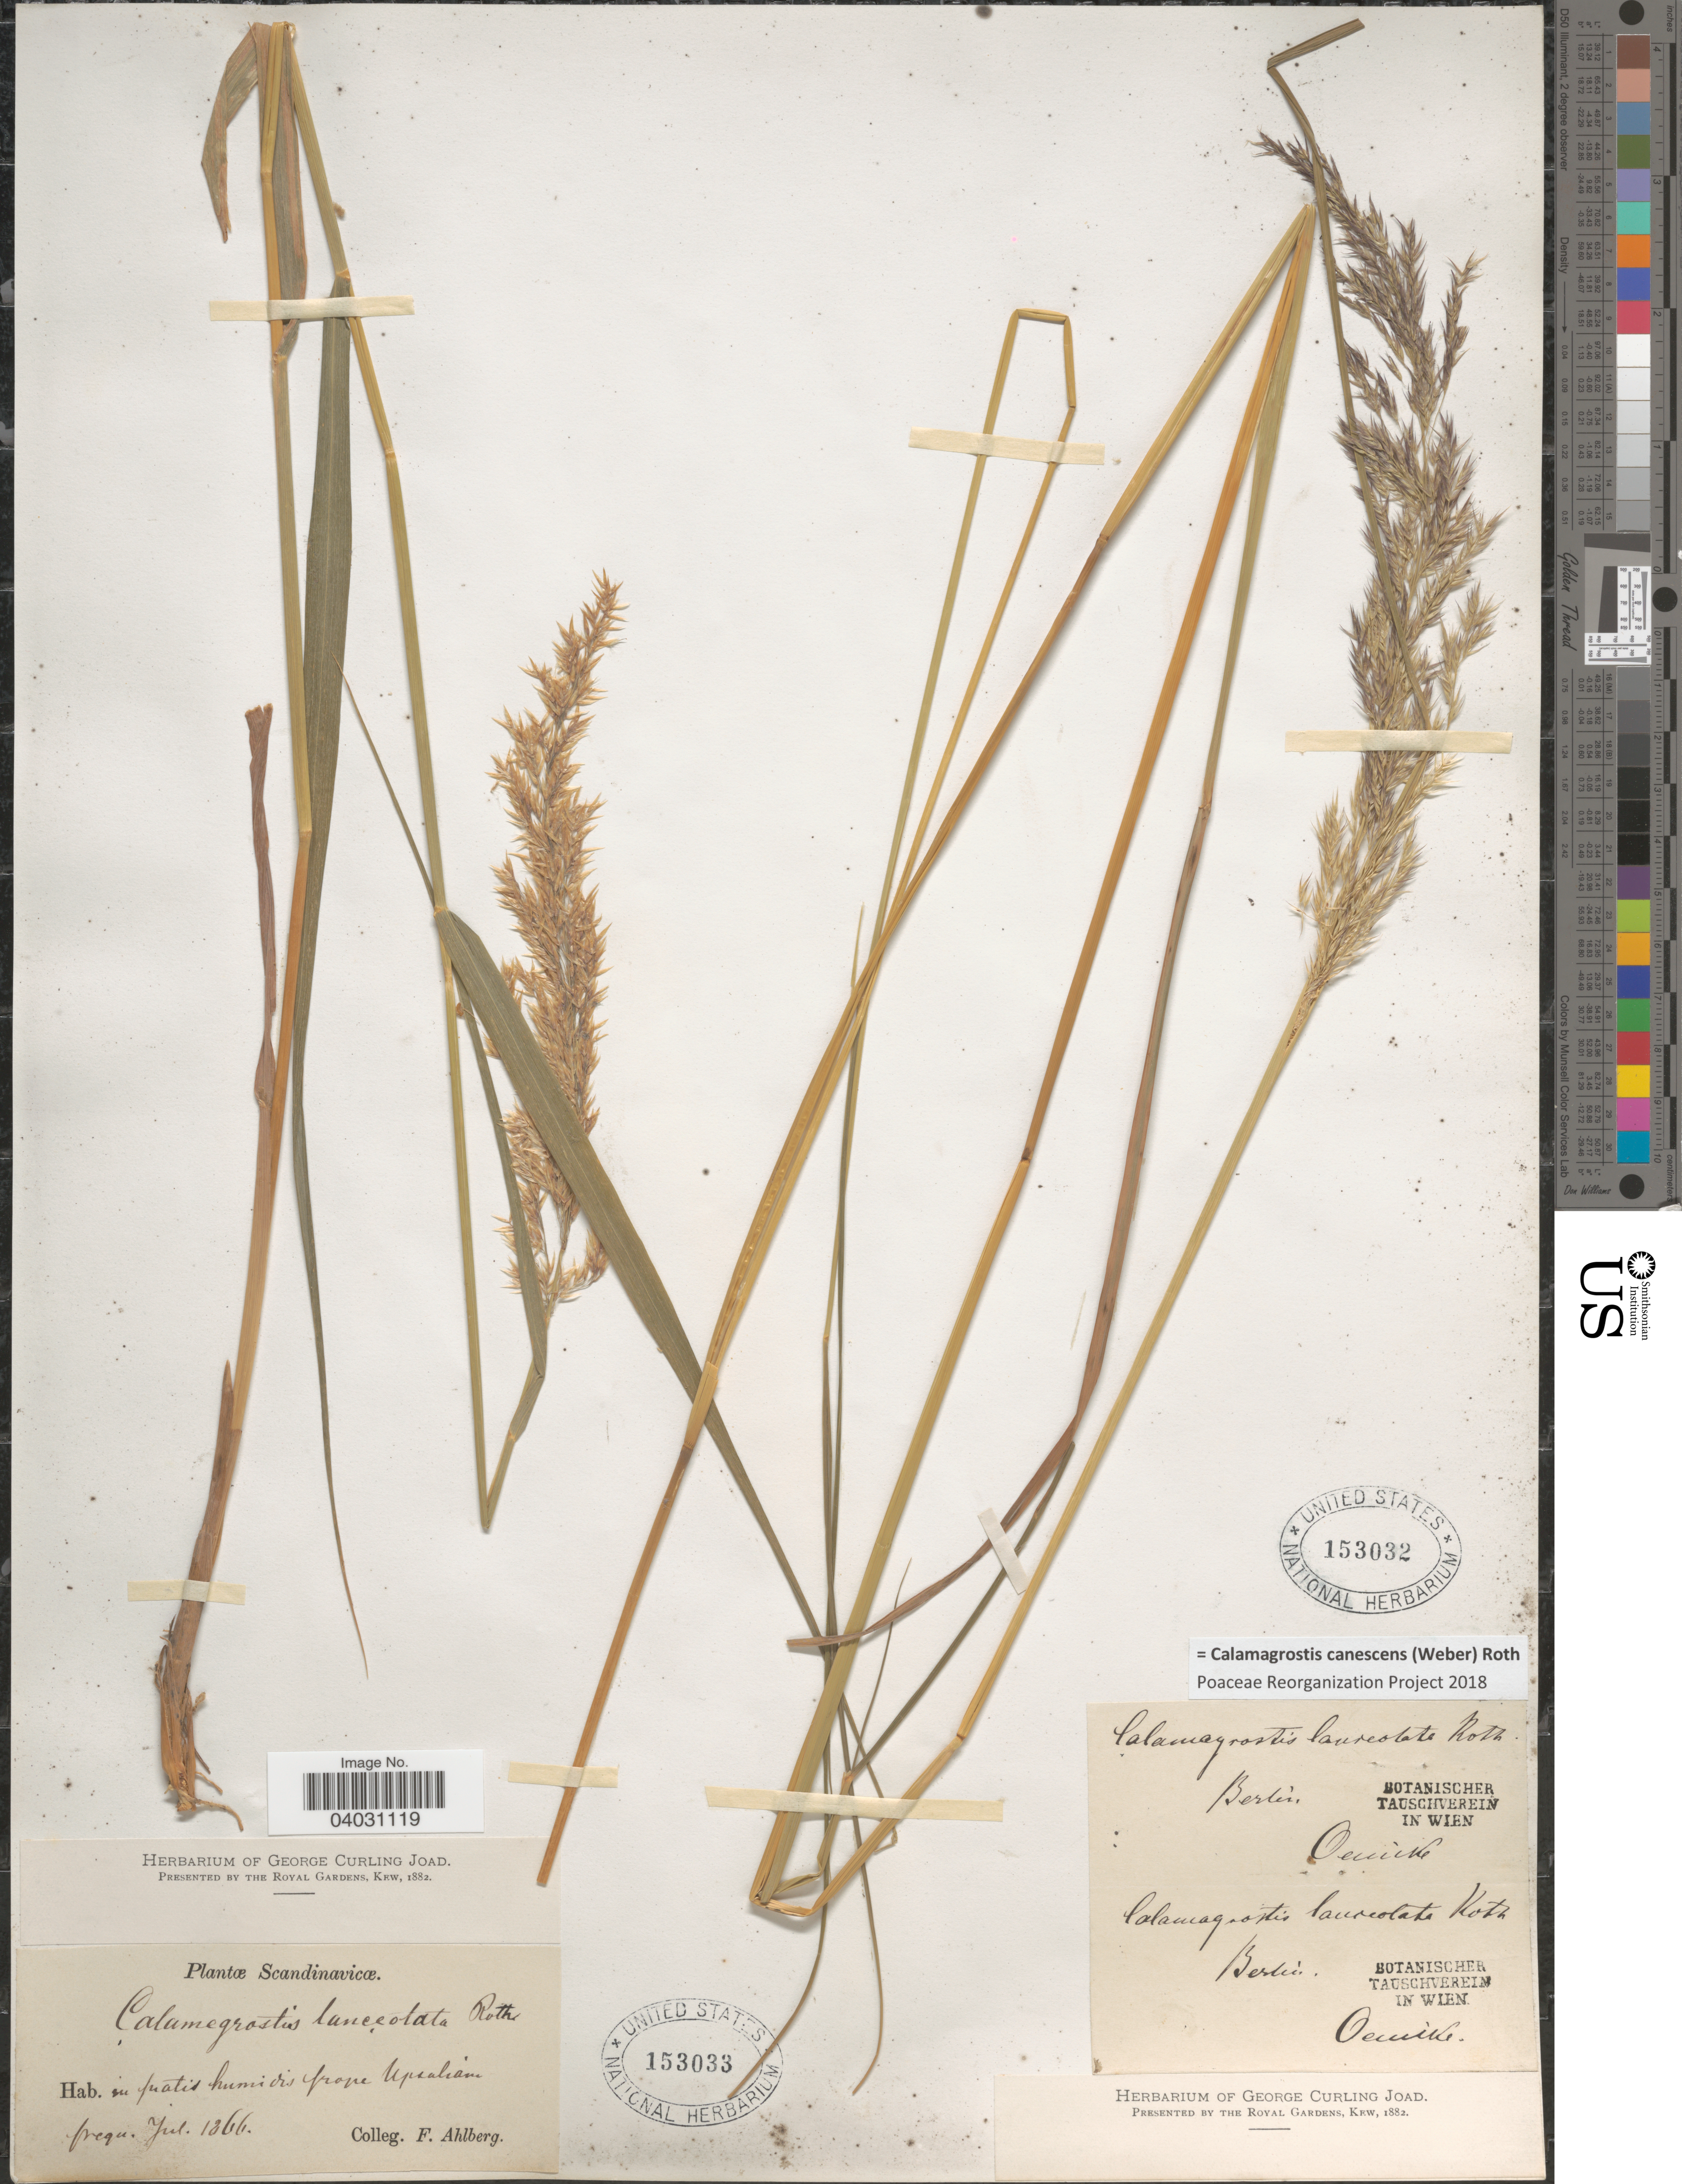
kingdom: Plantae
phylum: Tracheophyta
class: Liliopsida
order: Poales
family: Poaceae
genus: Calamagrostis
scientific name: Calamagrostis canescens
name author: (G.H. Weber) Roth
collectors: F. Ahlberg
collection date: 1866-07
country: Sweden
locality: Scandinavicæ. In pratis humidis prope Upsaliam frequ.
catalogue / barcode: US 153033